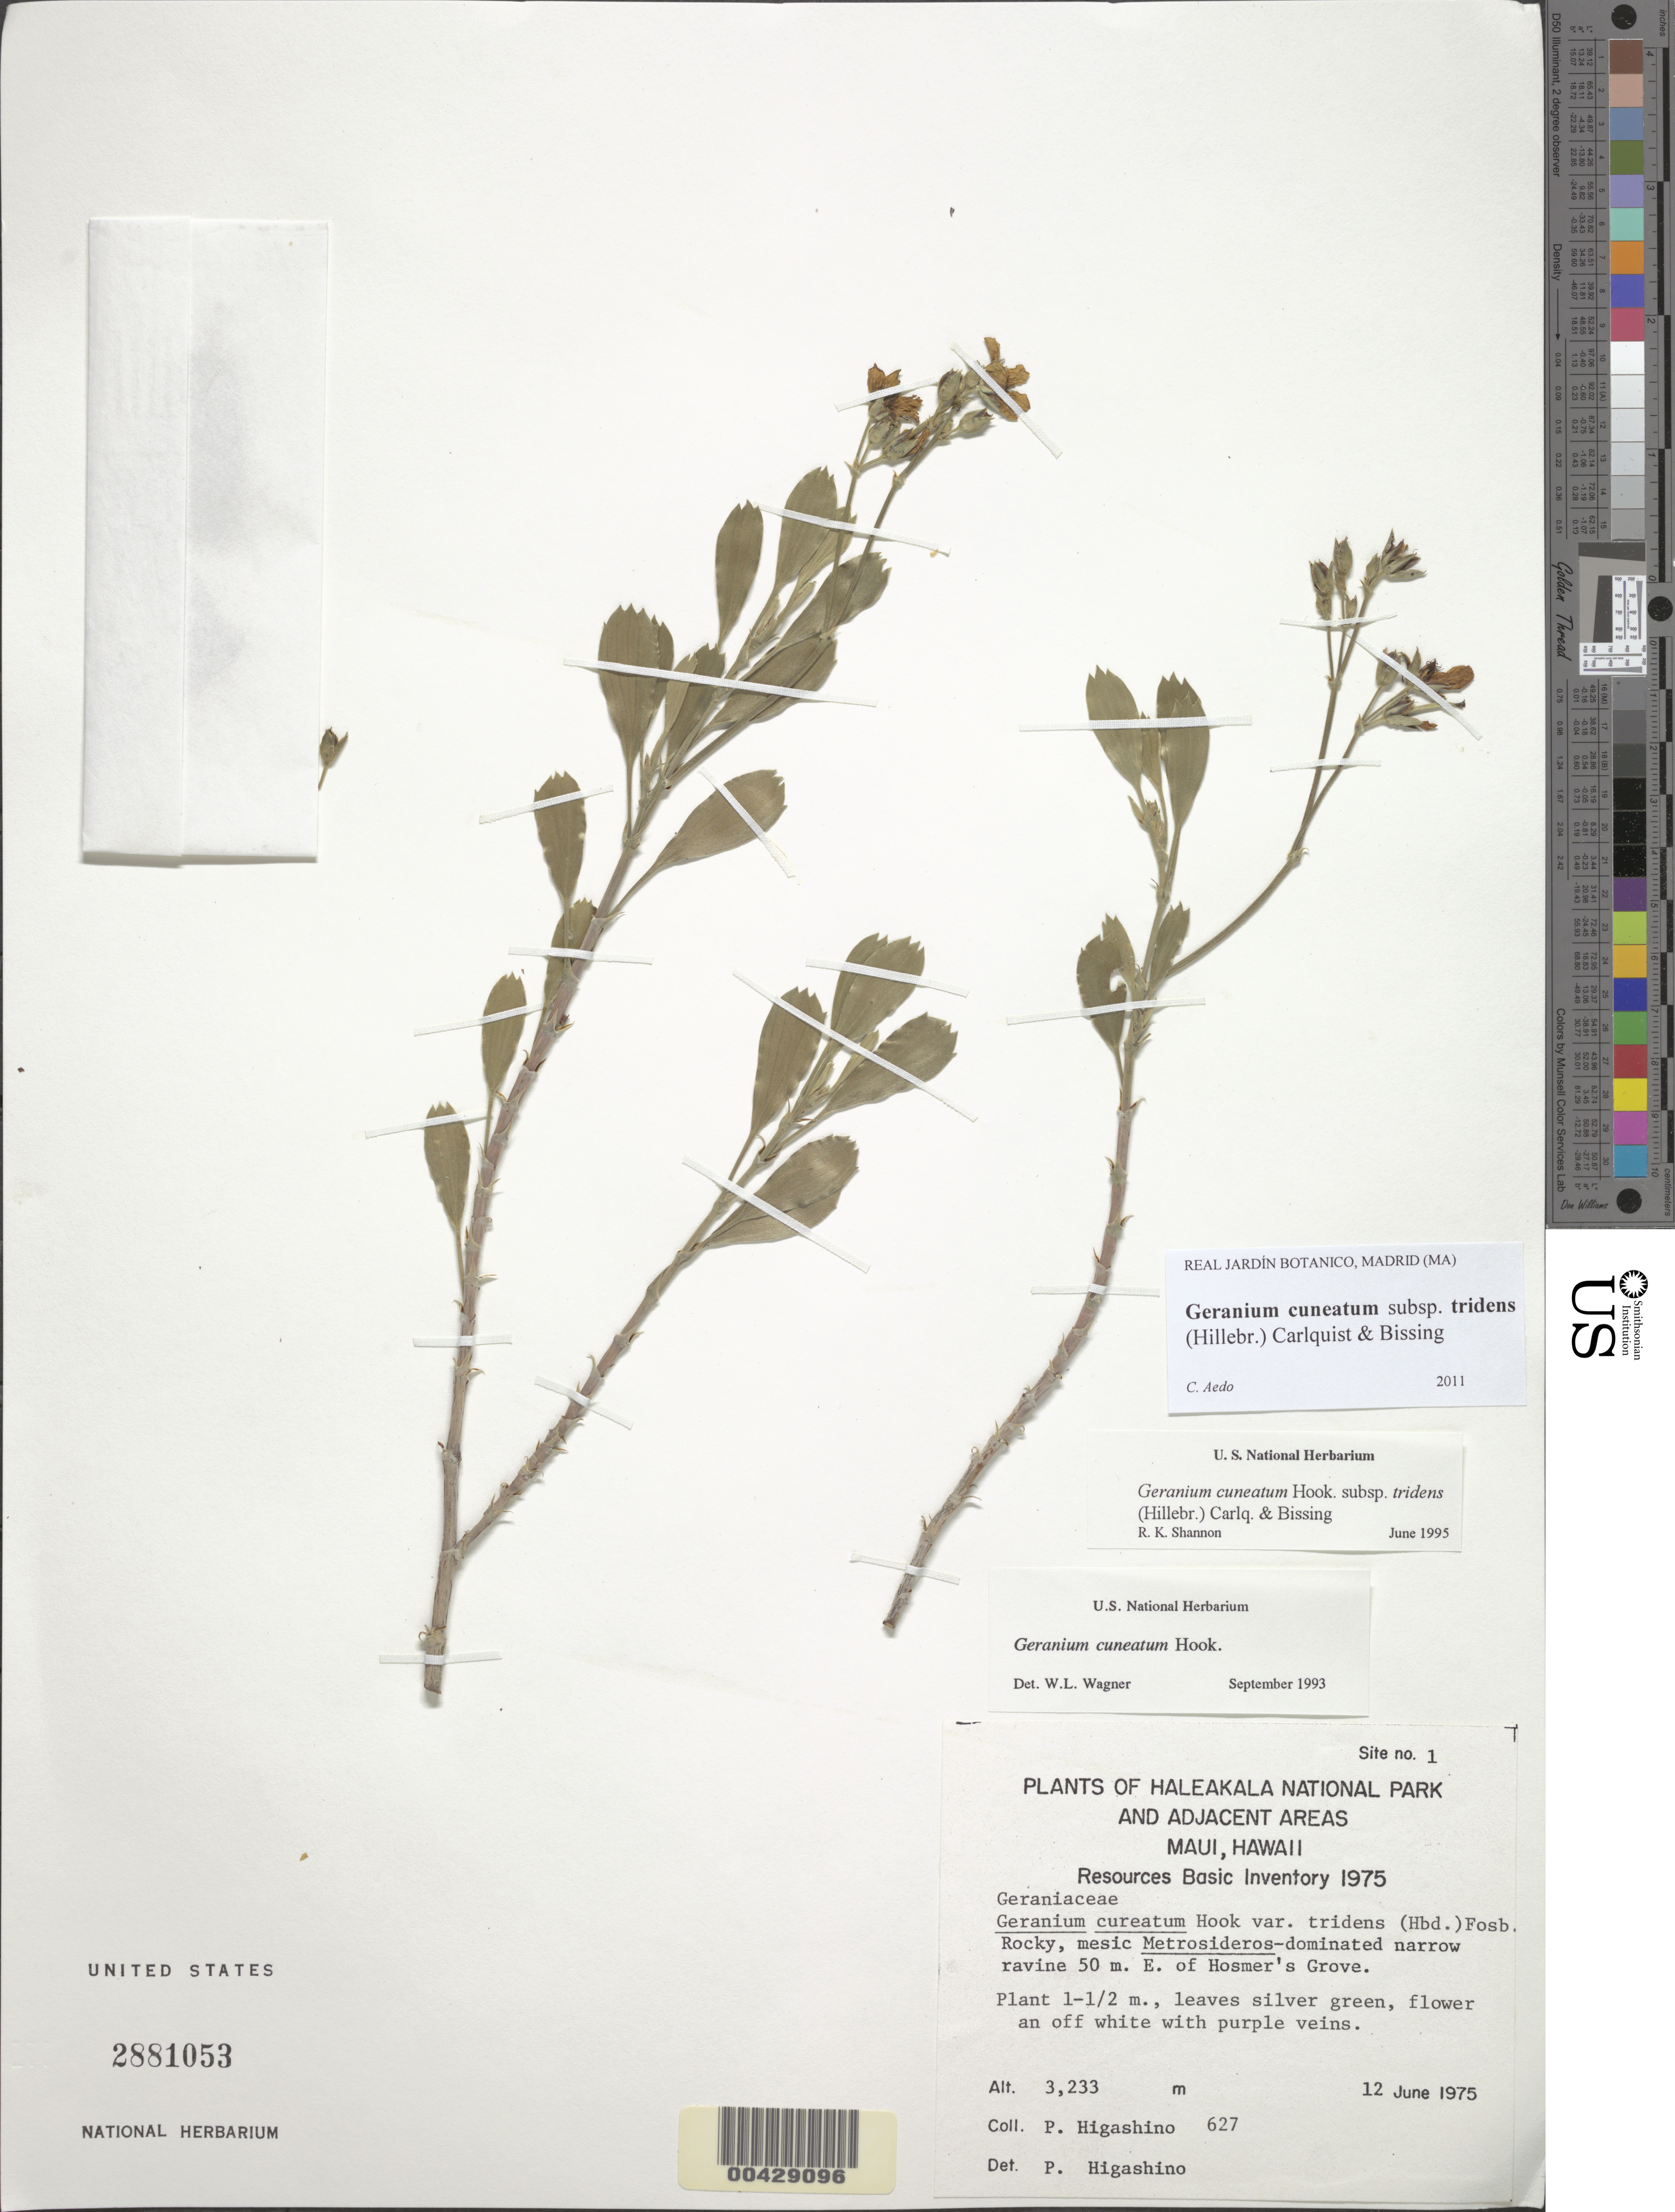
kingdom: Plantae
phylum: Tracheophyta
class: Magnoliopsida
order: Geraniales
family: Geraniaceae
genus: Geranium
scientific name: Geranium cuneatum subsp. tridens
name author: (Hillebr.) Carlquist & Bissing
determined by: Aedo, C.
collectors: P. Higashino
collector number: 627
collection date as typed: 12 Jun 1975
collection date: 1975-06-12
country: United States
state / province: Hawaii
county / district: Maui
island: Maui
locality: Haleakala National Park and Adjacent Areas, narrow ravine 50 m. e of Hosmer's Grove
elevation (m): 3233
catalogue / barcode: US 2881053